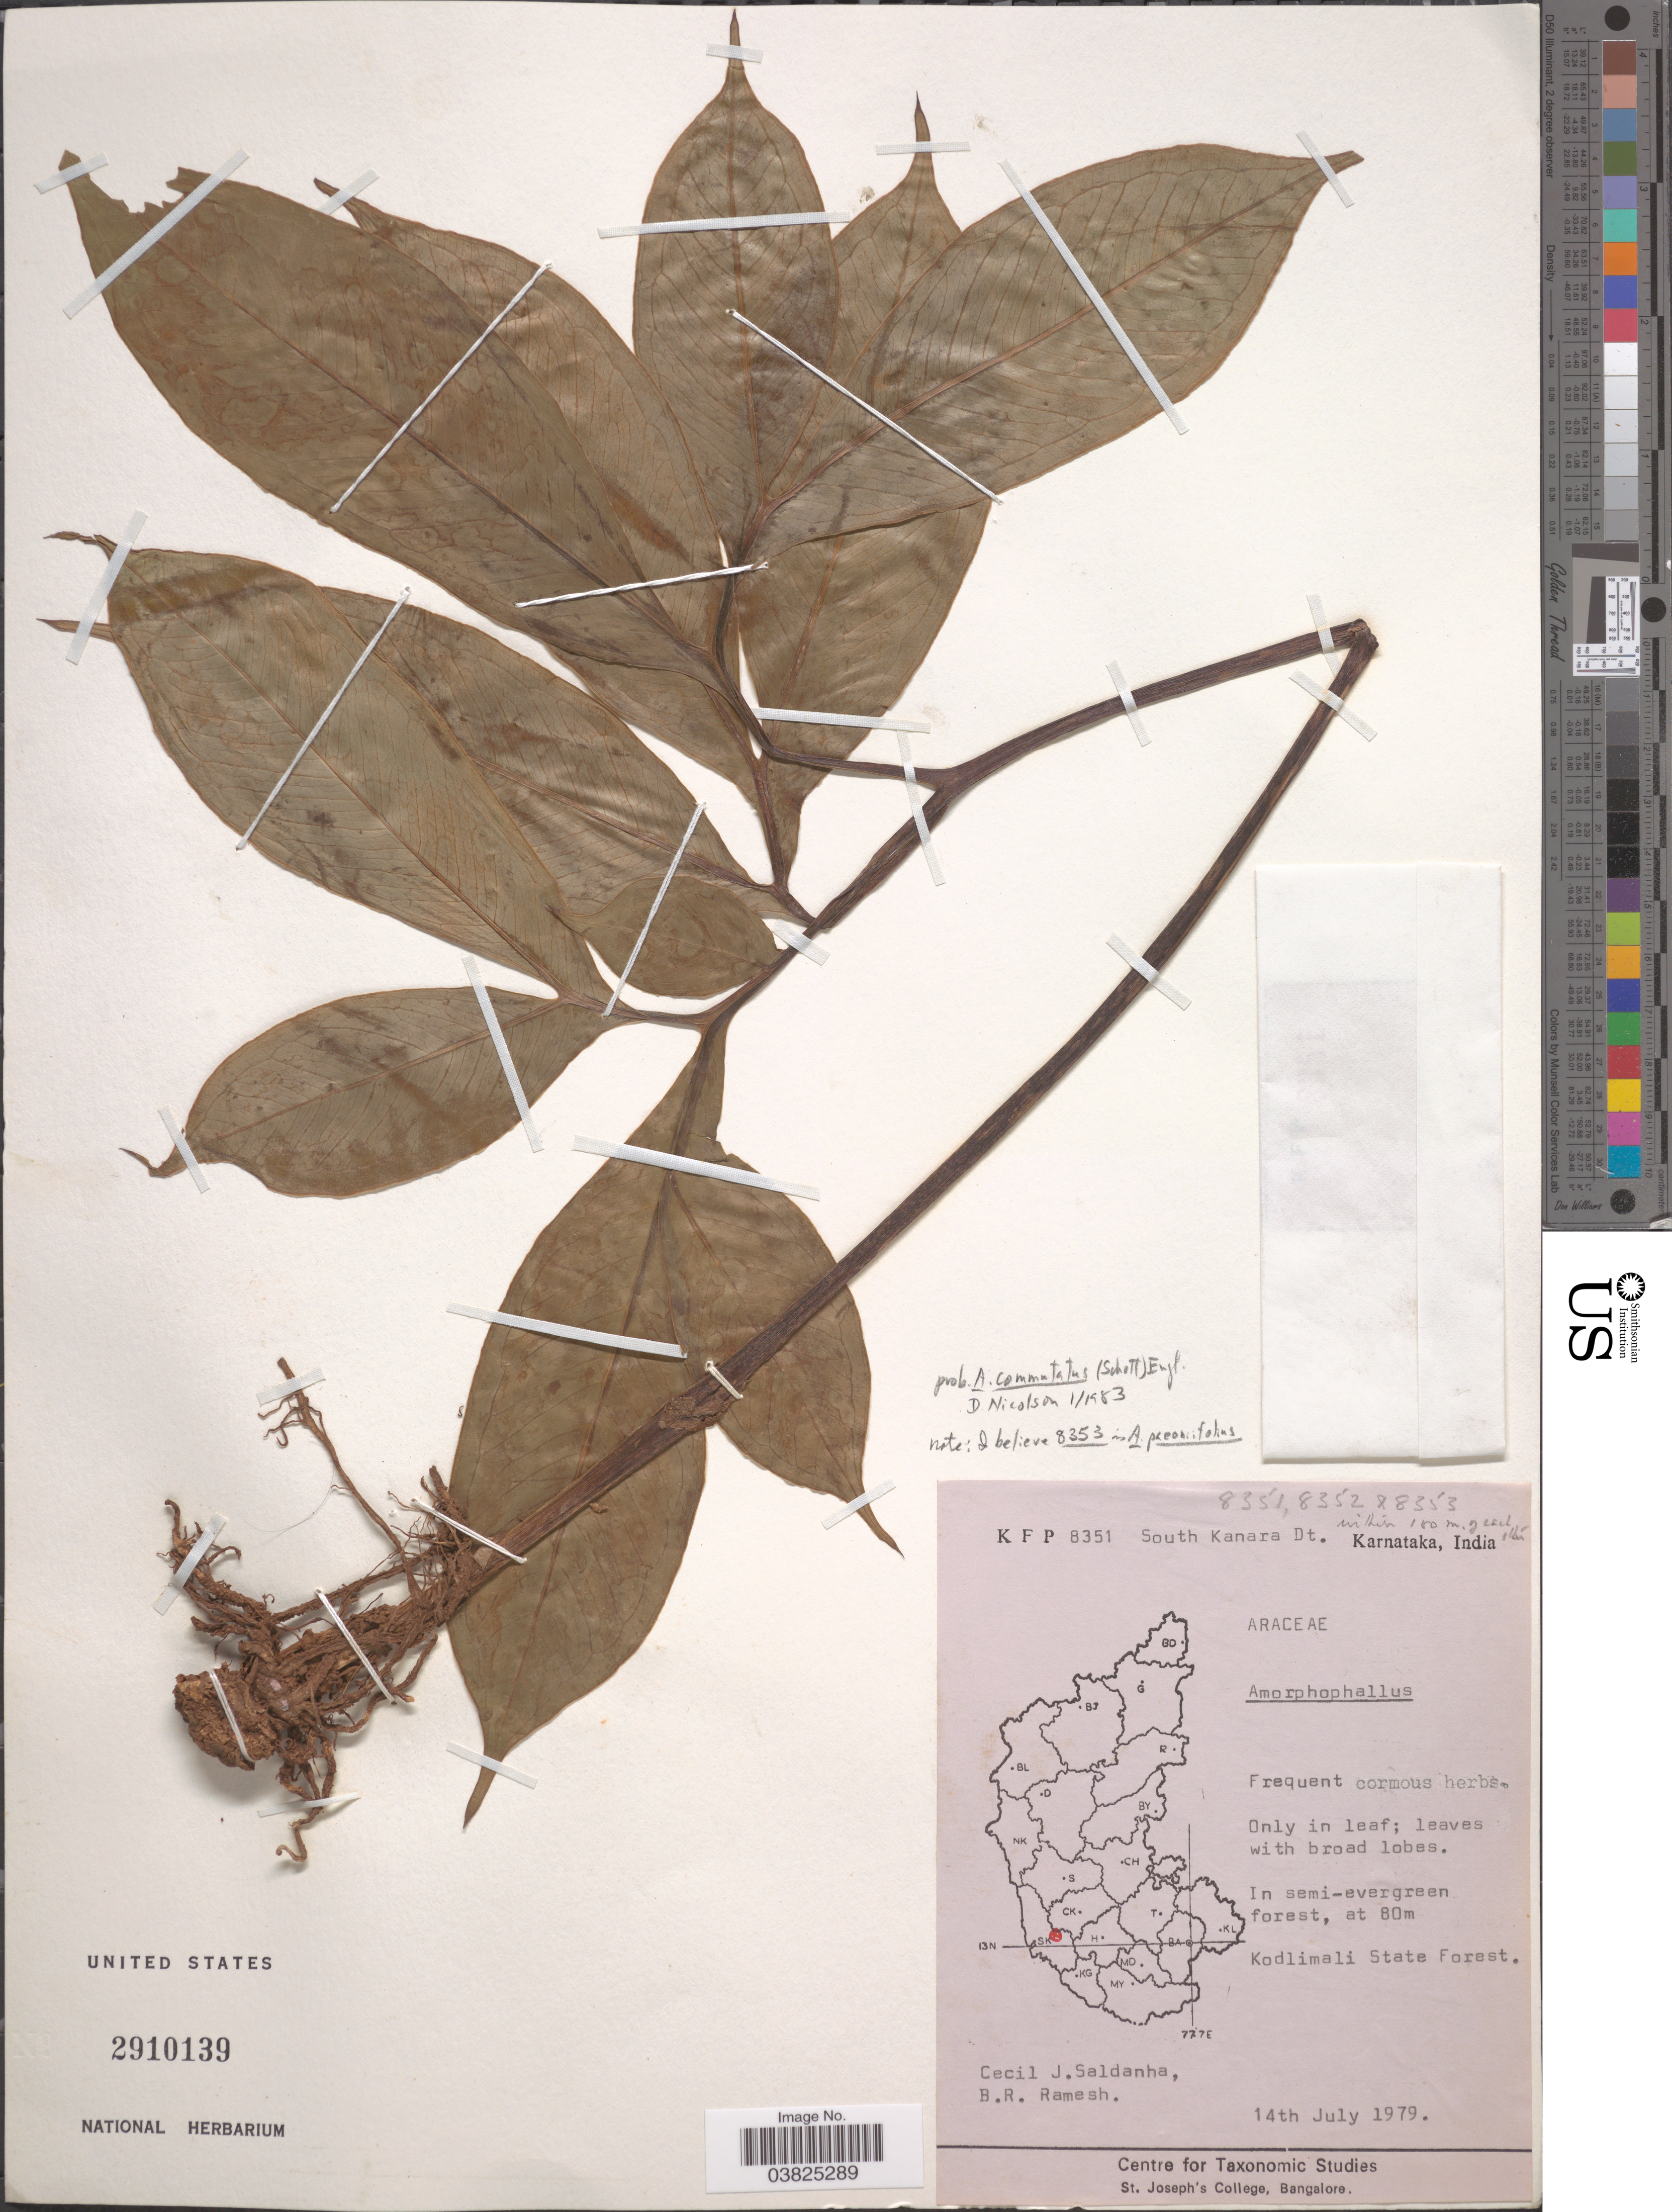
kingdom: Plantae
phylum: Tracheophyta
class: Liliopsida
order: Alismatales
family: Araceae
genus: Amorphophallus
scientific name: Amorphophallus commutatus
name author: (Schott) Engl.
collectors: C. J. Saldanha & B. Ramesh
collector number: KFP 8351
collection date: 1979-07-14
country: India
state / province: Karnataka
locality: South Kanara Dt. Kodlimali State Forest.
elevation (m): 80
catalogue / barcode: US 2910139